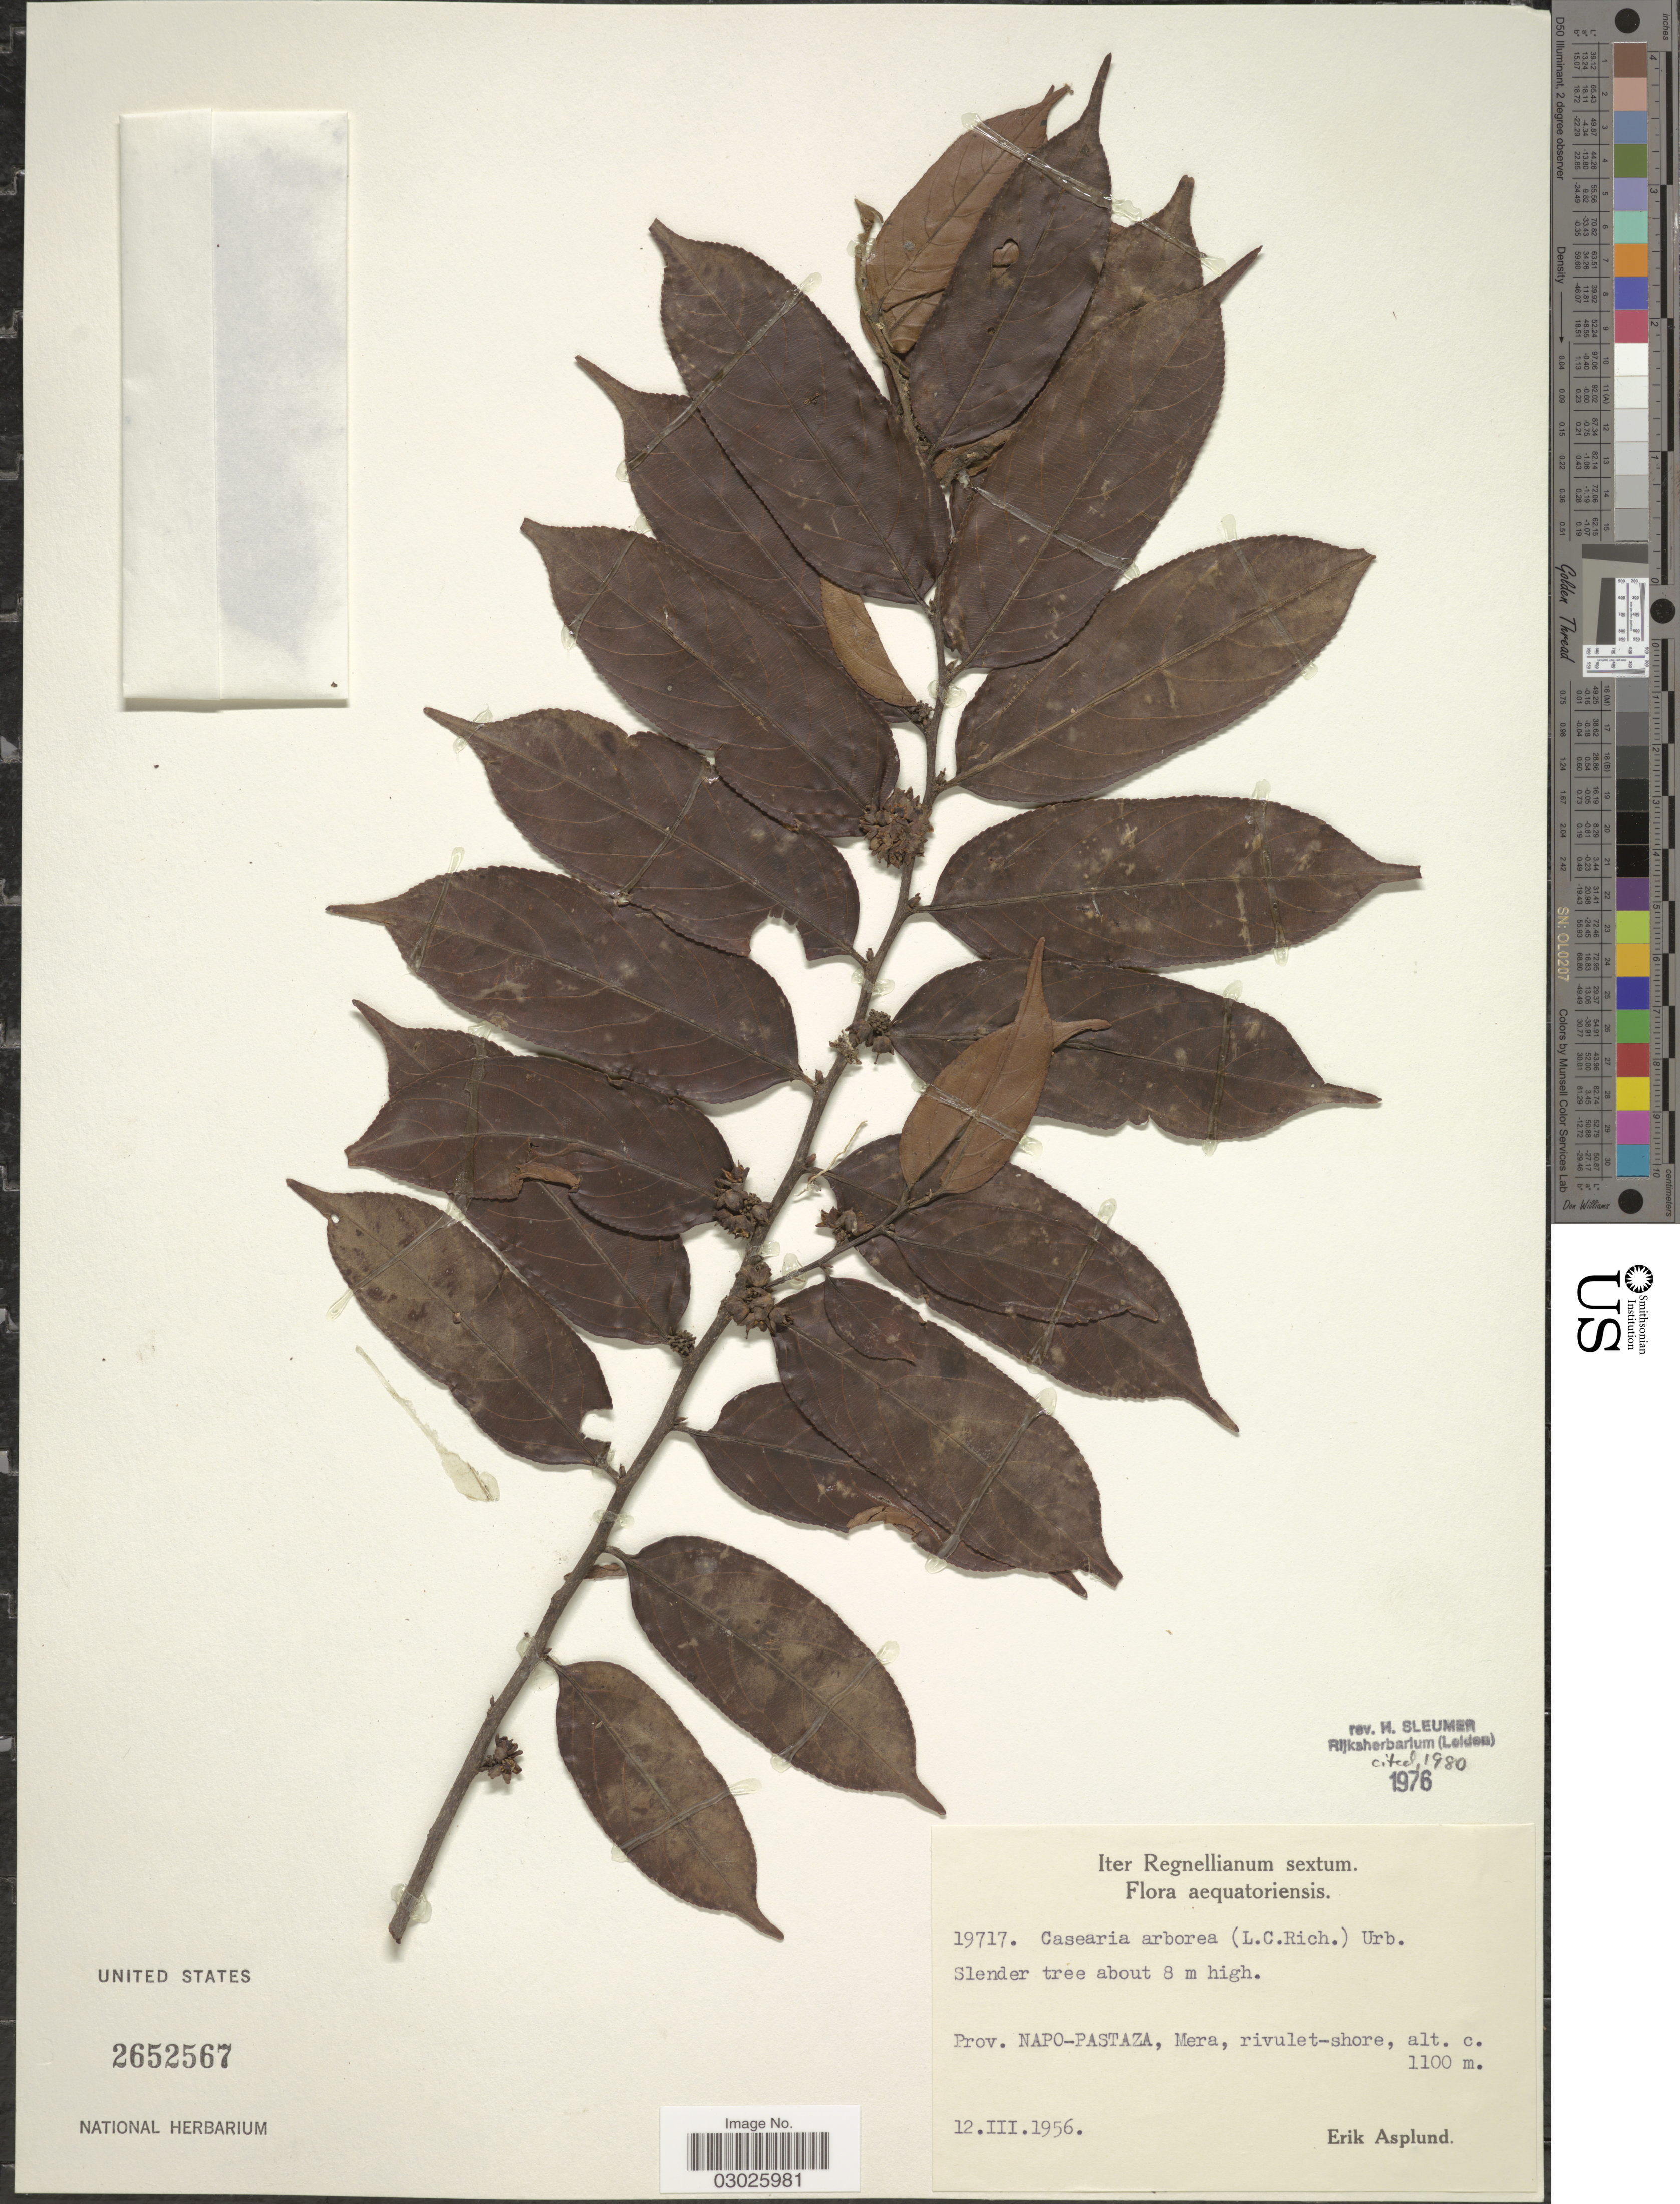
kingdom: Plantae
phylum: Tracheophyta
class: Magnoliopsida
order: Malpighiales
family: Salicaceae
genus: Casearia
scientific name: Casearia arborea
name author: (Rich.) Urb.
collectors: E. Asplund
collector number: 19717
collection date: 1956-03-12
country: Ecuador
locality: Prov. Napo-Pastaza, Mera, rivulet-shore.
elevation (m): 1100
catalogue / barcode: US 2652567